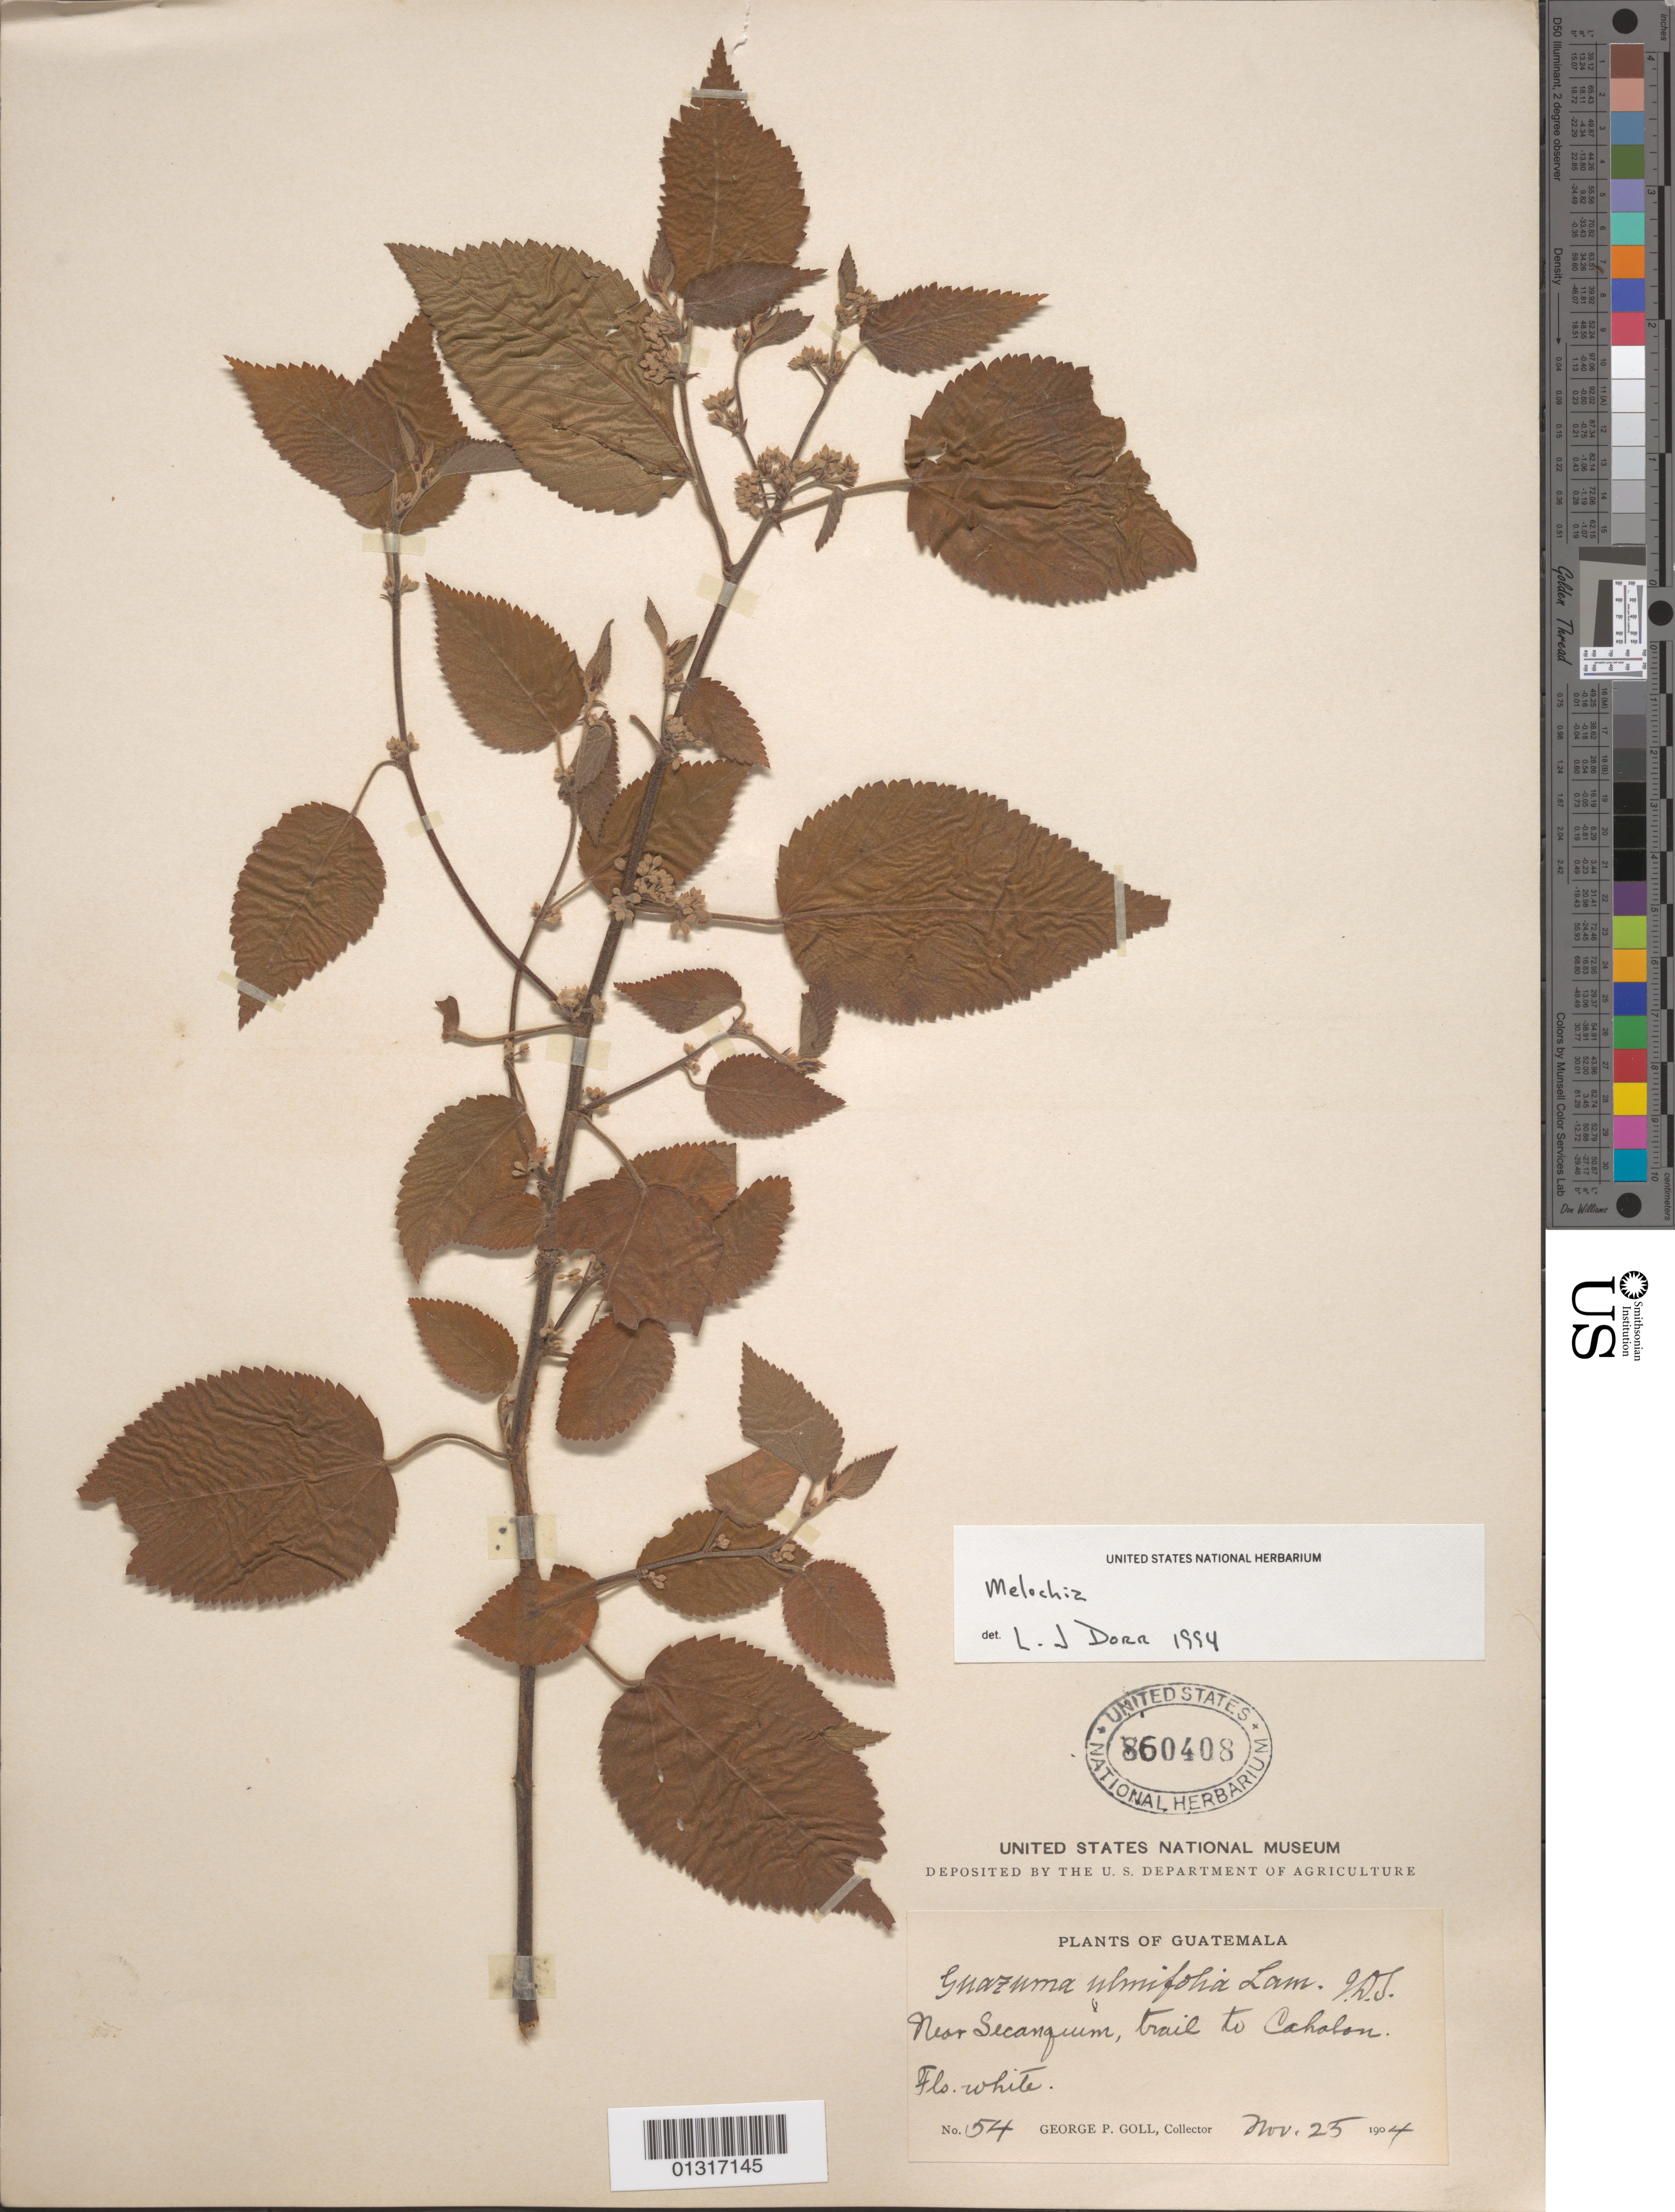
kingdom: Plantae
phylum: Tracheophyta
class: Magnoliopsida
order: Malvales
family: Malvaceae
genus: Melochia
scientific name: Melochia lupulina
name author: Sw.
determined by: Dorr, L. J., (BOT), Smithsonian Institution - National Museum of Natural History (UNITED STATES)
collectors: G. Goll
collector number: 54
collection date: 1904-11-25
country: Guatemala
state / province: Alta Verapaz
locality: Near Secanquim, trail to Cahabon.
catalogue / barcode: US 860408